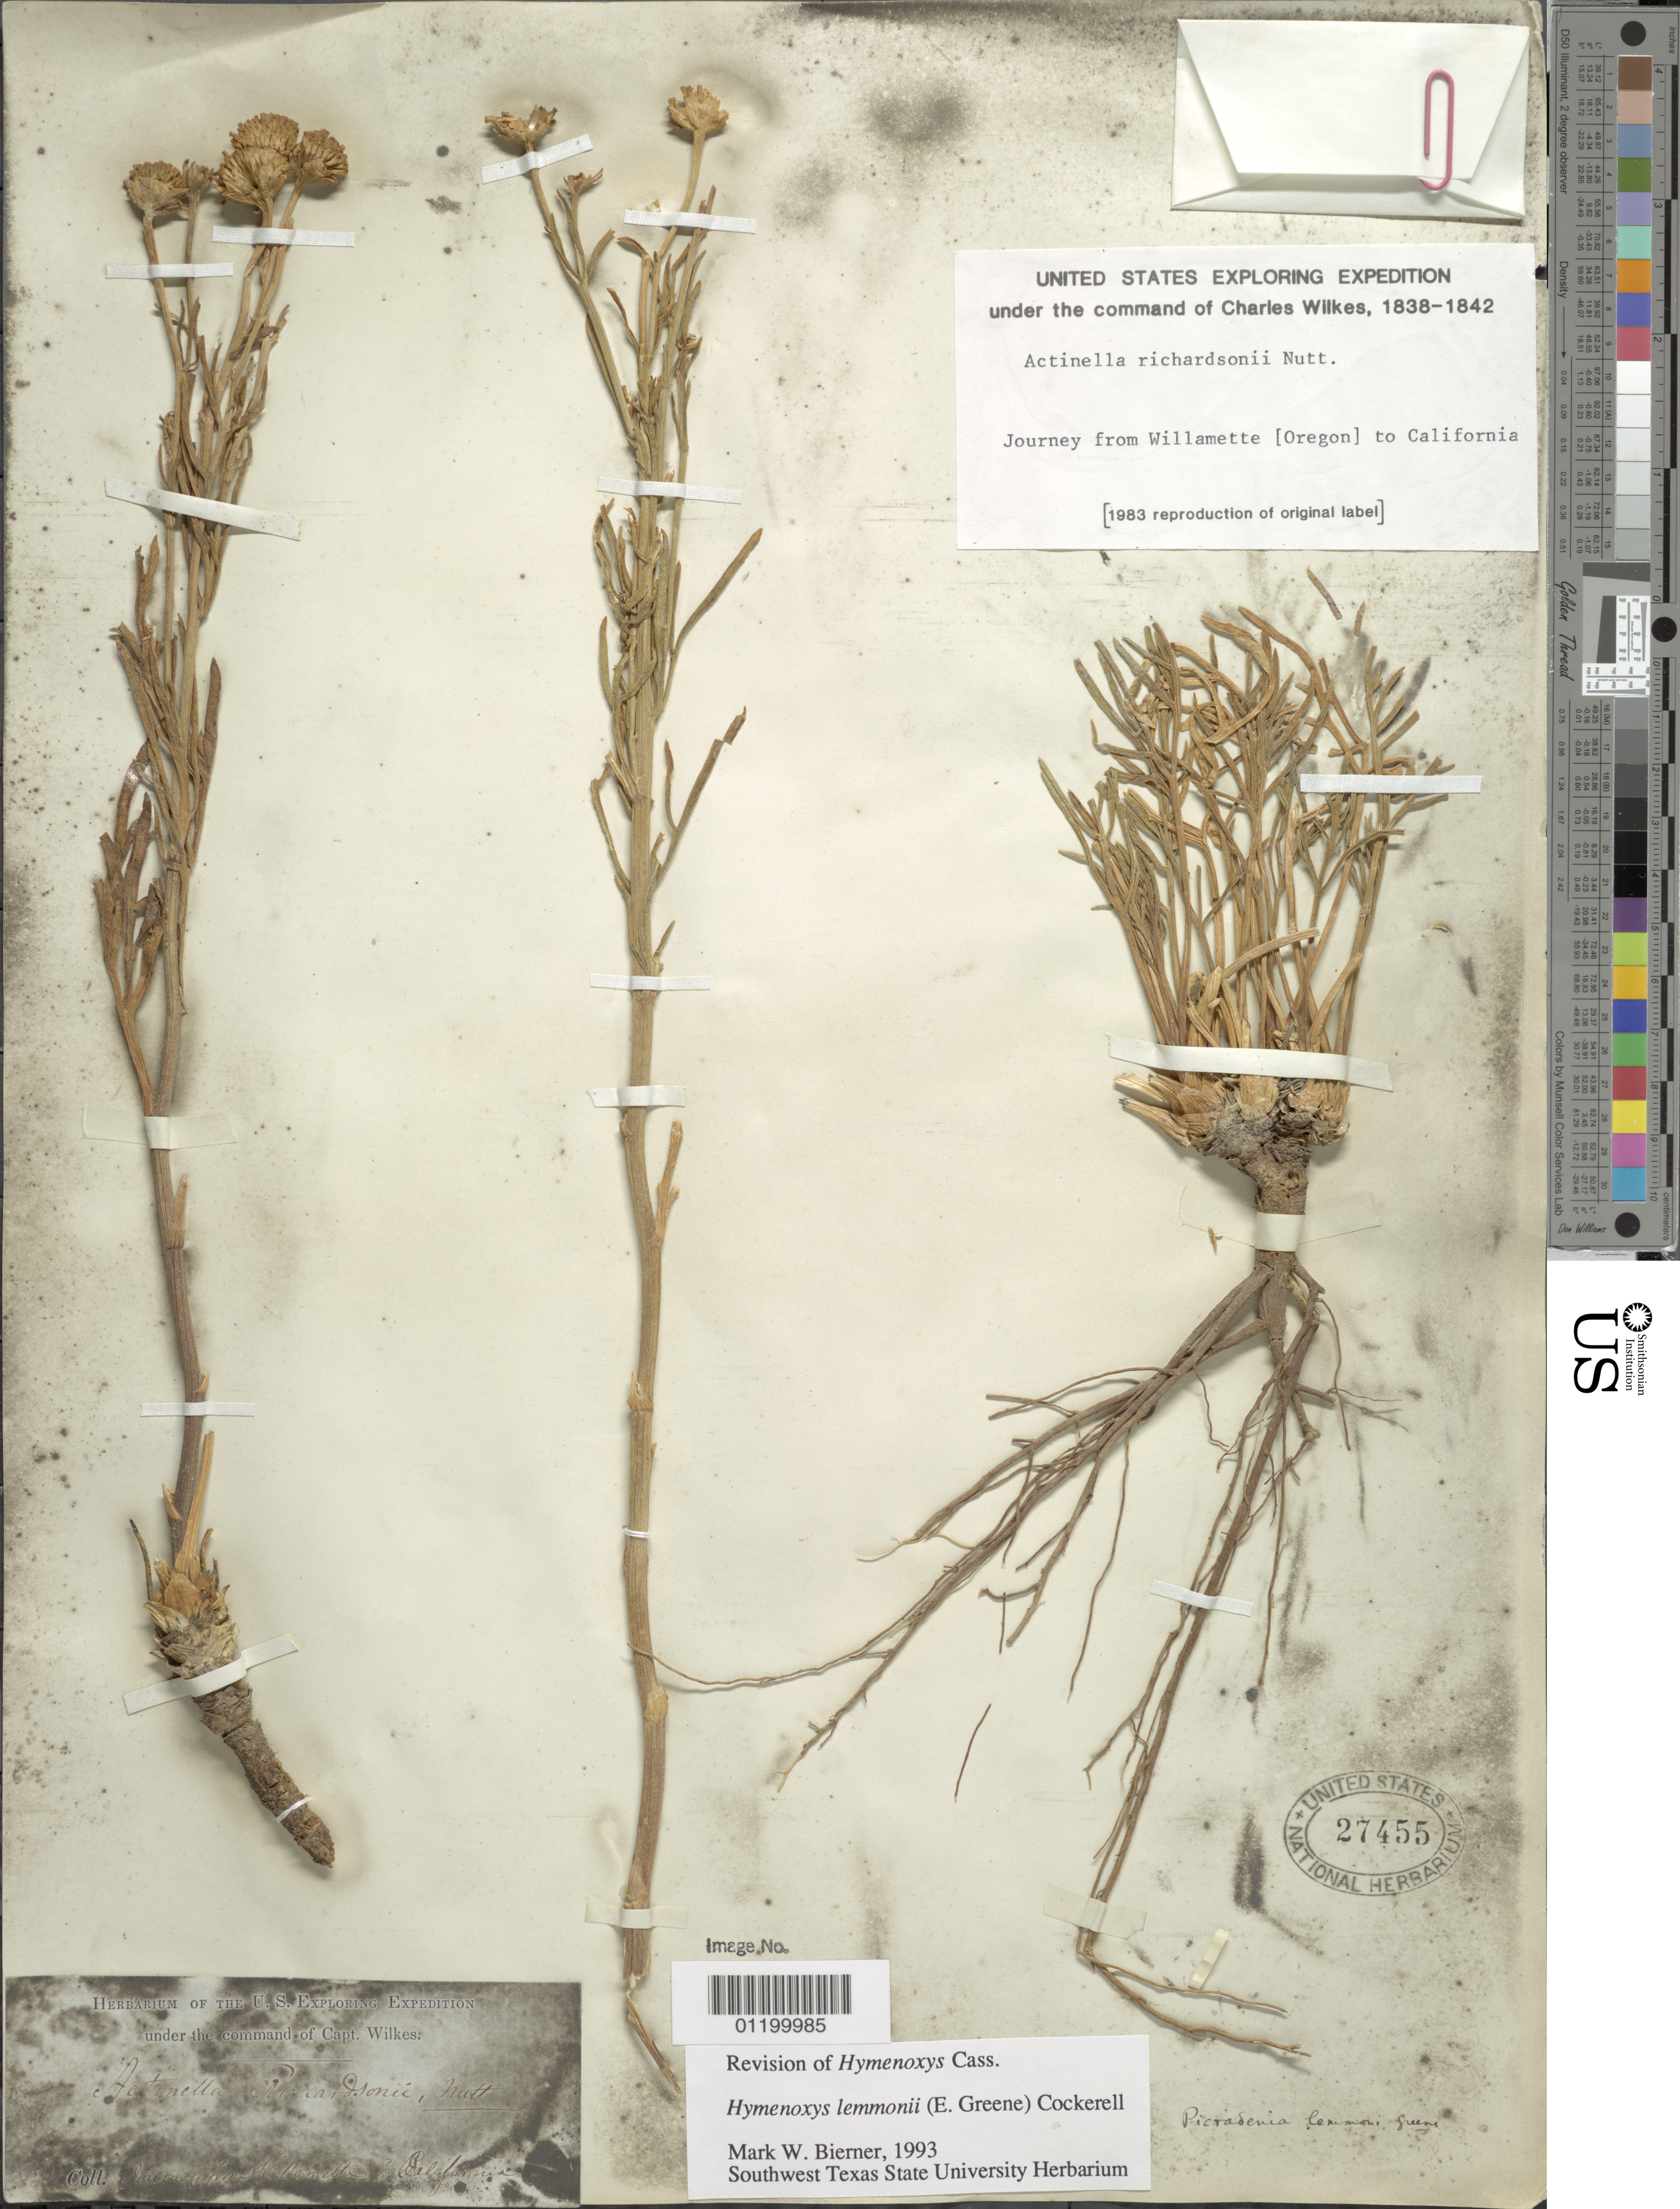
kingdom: Plantae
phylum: Tracheophyta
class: Magnoliopsida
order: Asterales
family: Asteraceae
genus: Hymenoxys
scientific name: Hymenoxys lemmonii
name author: (Greene) Cockerell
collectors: Wilkes Explor. Exped.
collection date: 1838/1842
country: United States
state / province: California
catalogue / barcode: US 27455